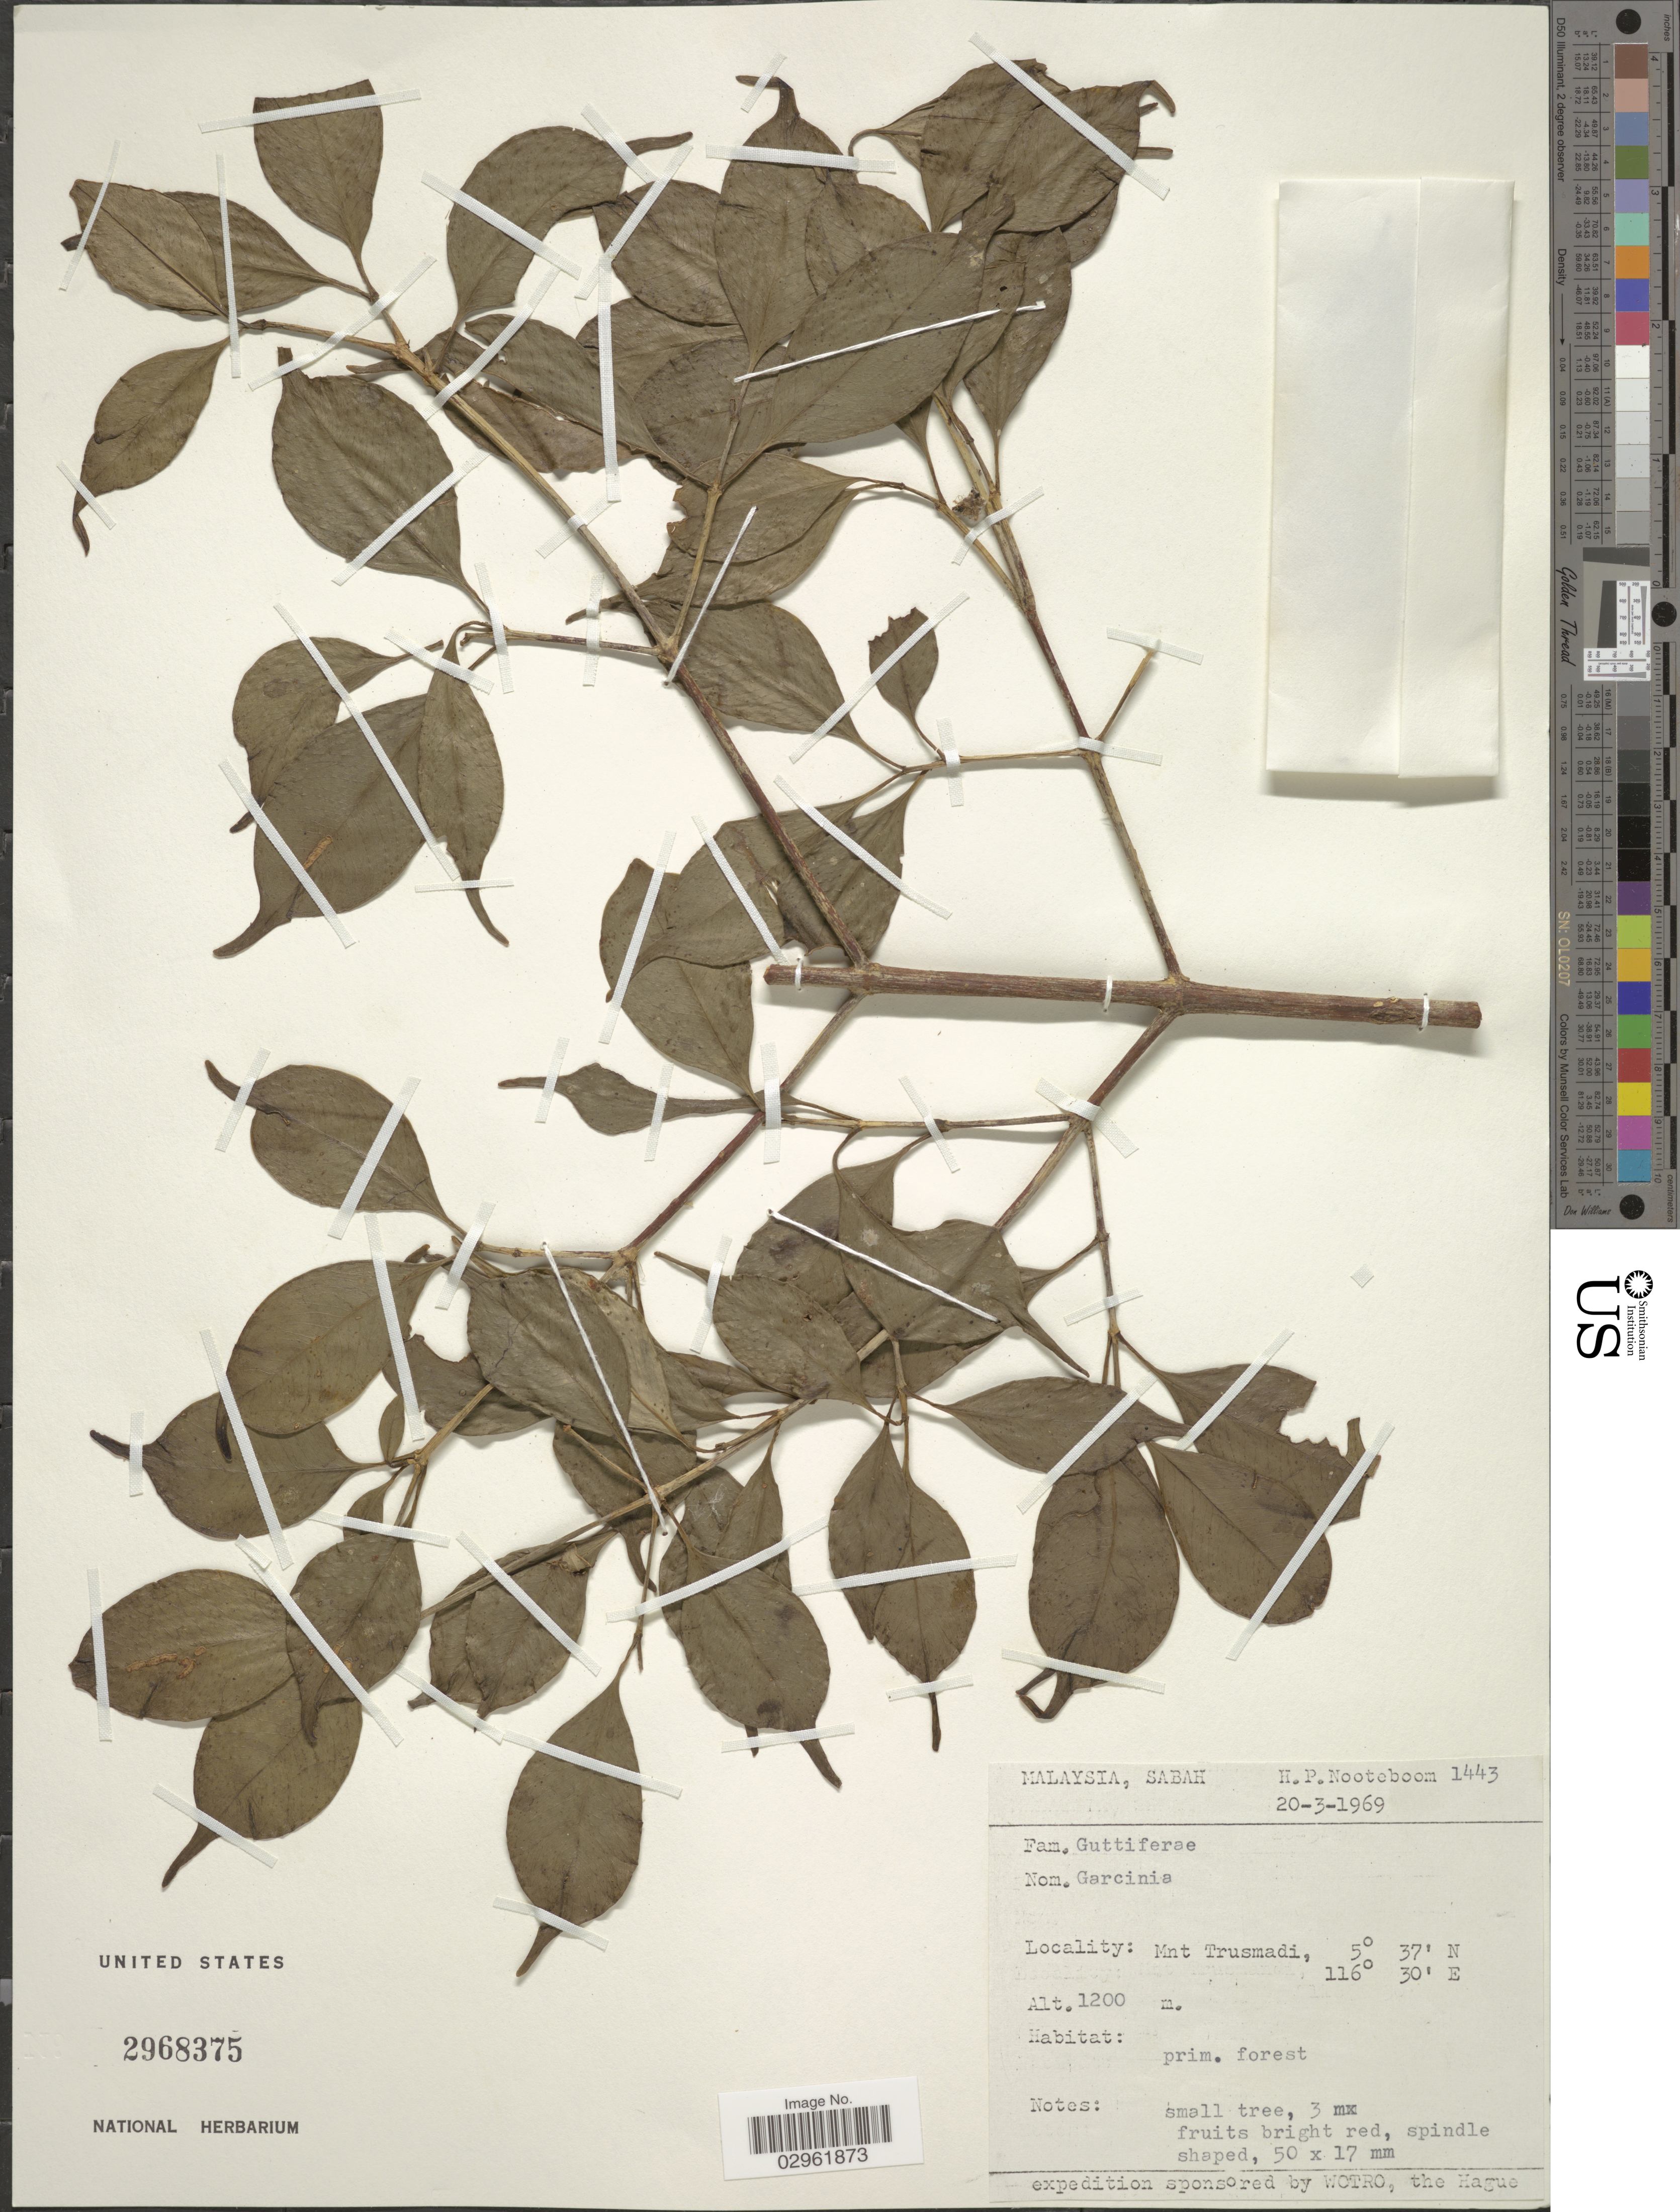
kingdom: Plantae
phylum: Tracheophyta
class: Magnoliopsida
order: Malpighiales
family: Clusiaceae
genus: Garcinia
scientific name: Garcinia sp.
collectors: H. P. Nooteboom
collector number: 1443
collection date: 1969-03-20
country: Malaysia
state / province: Sabah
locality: Mnt Trusmadi.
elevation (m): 1200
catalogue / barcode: US 2968375